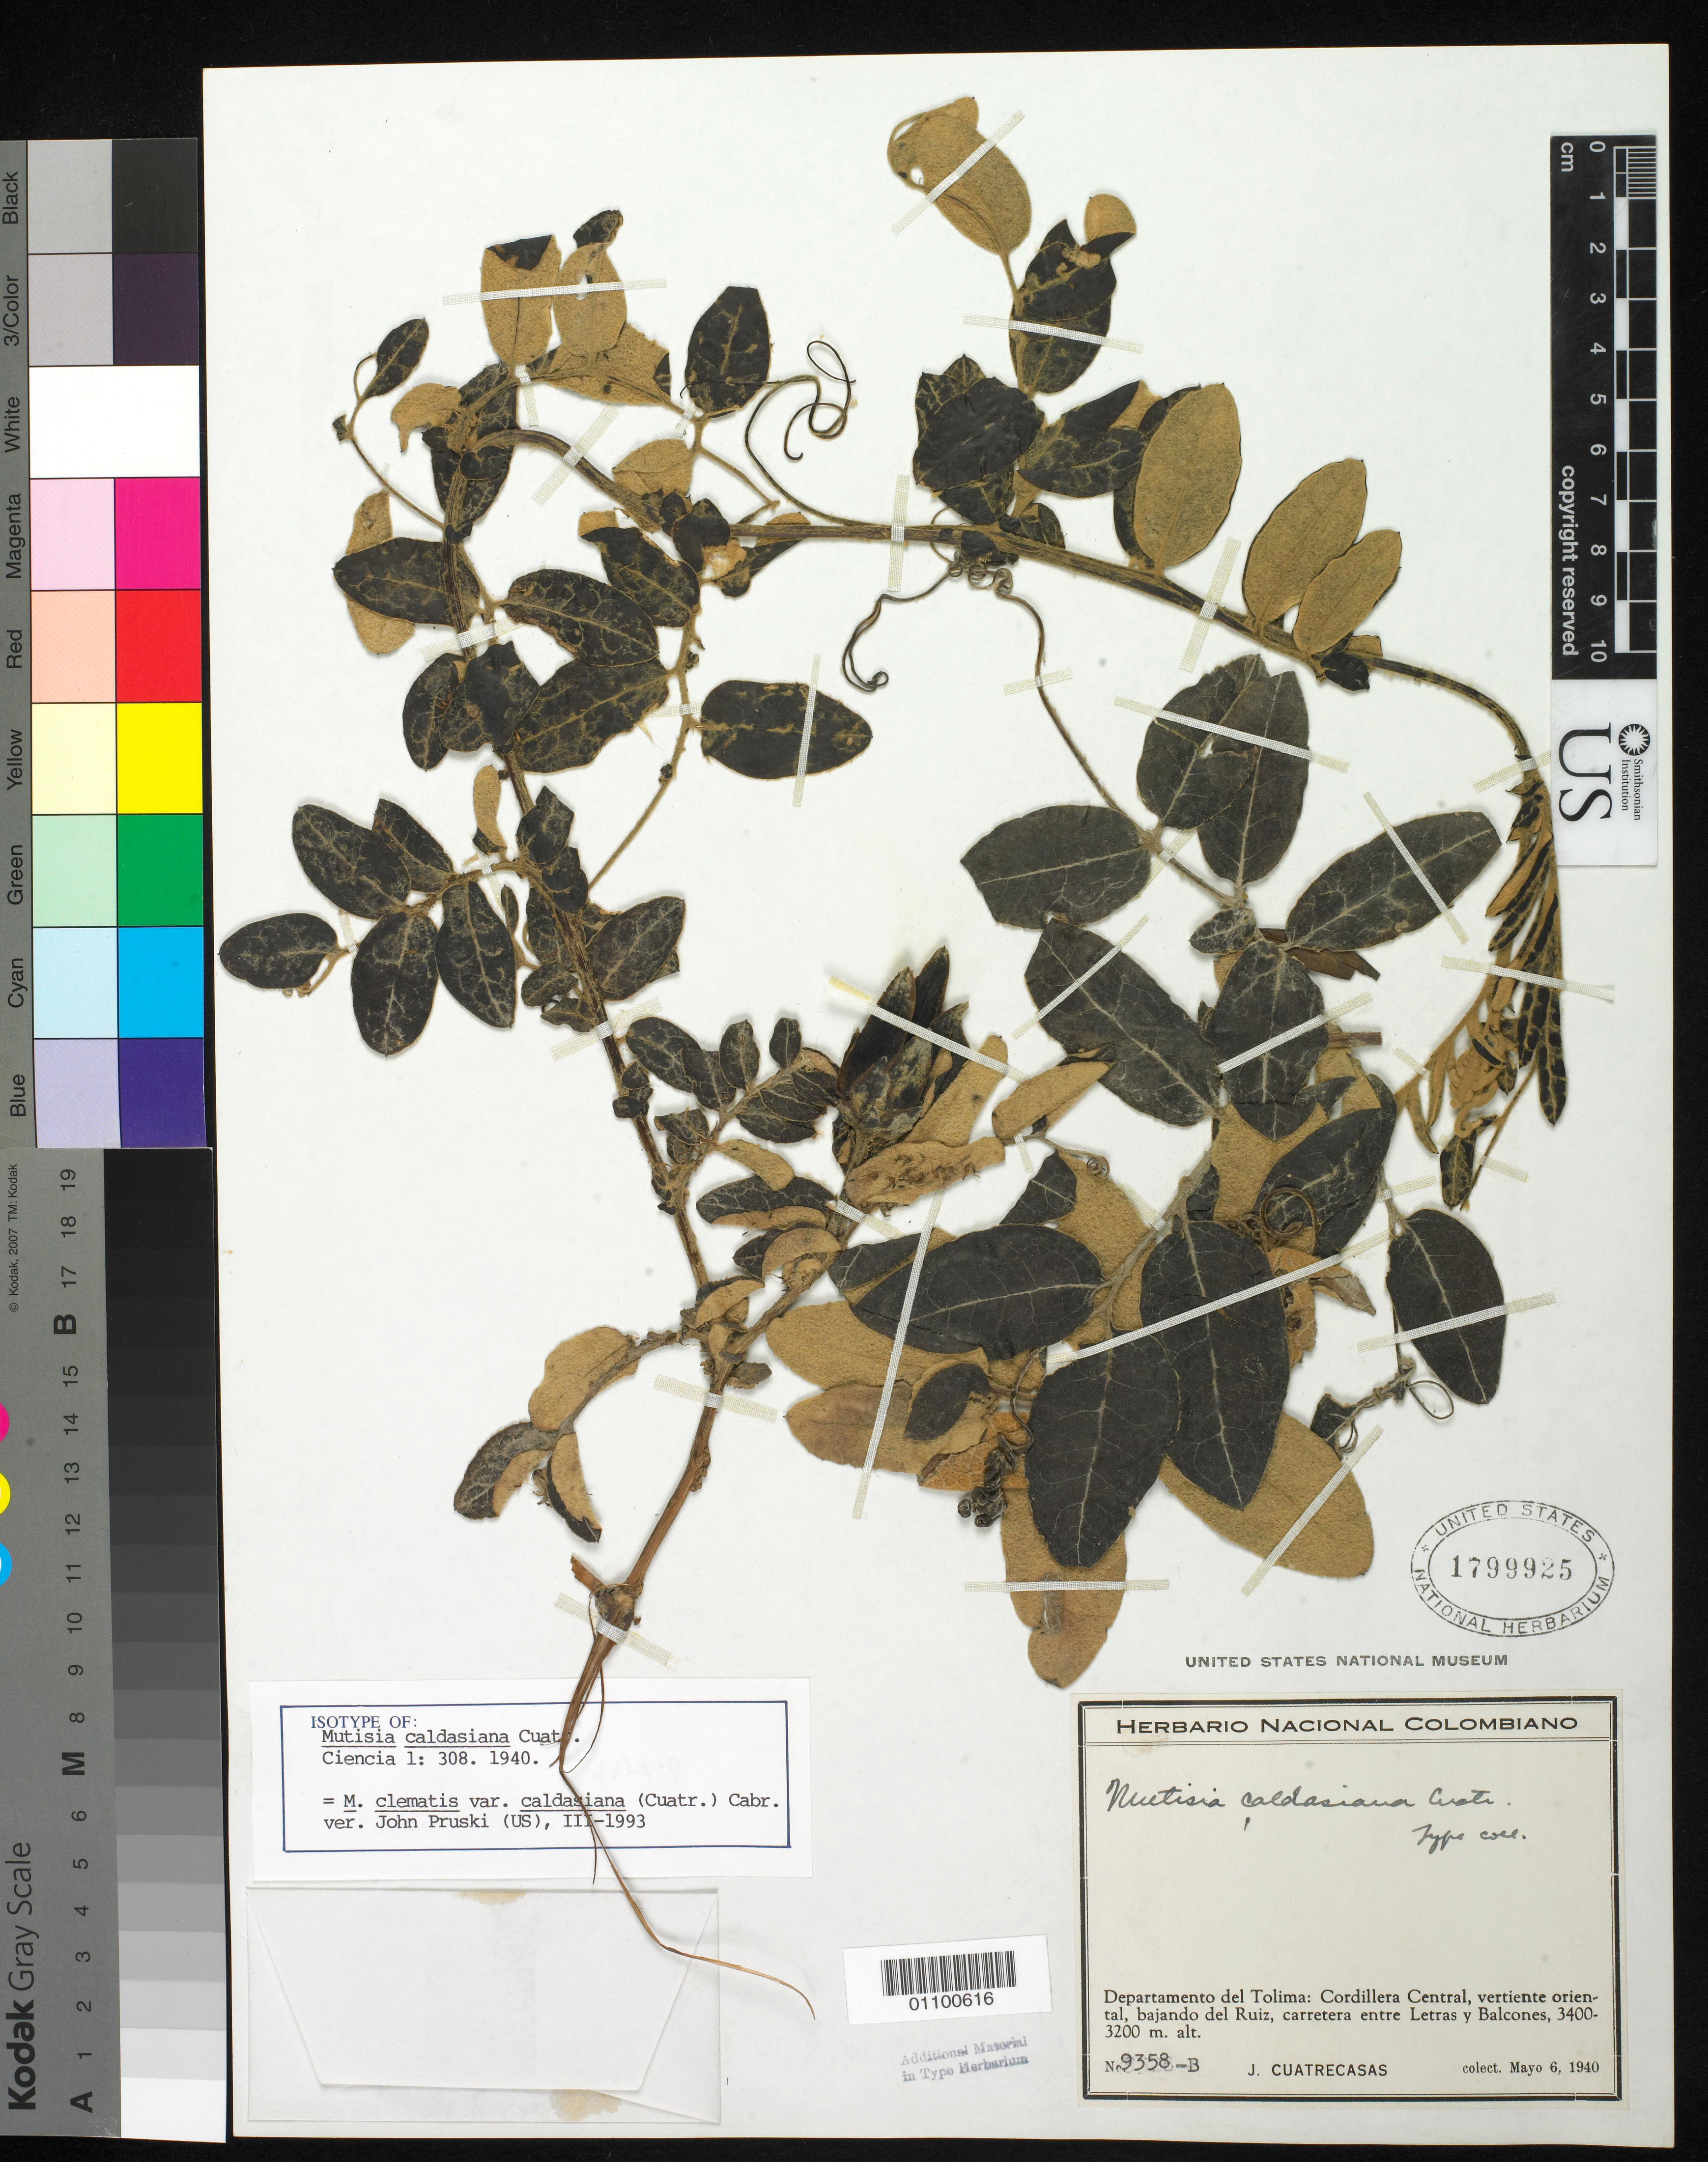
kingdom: Plantae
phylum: Tracheophyta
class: Magnoliopsida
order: Asterales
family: Asteraceae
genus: Mutisia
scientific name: Mutisia caldasiana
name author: Cuatrec.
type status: Isotype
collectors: J. Cuatrecasas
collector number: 9358-B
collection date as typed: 06 May 1940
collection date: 1940-05-06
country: Colombia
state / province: Tolima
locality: Cordillera Central, Vertiente Oriental [eastern slope], Nevada del Ruiz, between Letras & Balcones.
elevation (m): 3200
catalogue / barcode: US 1799925